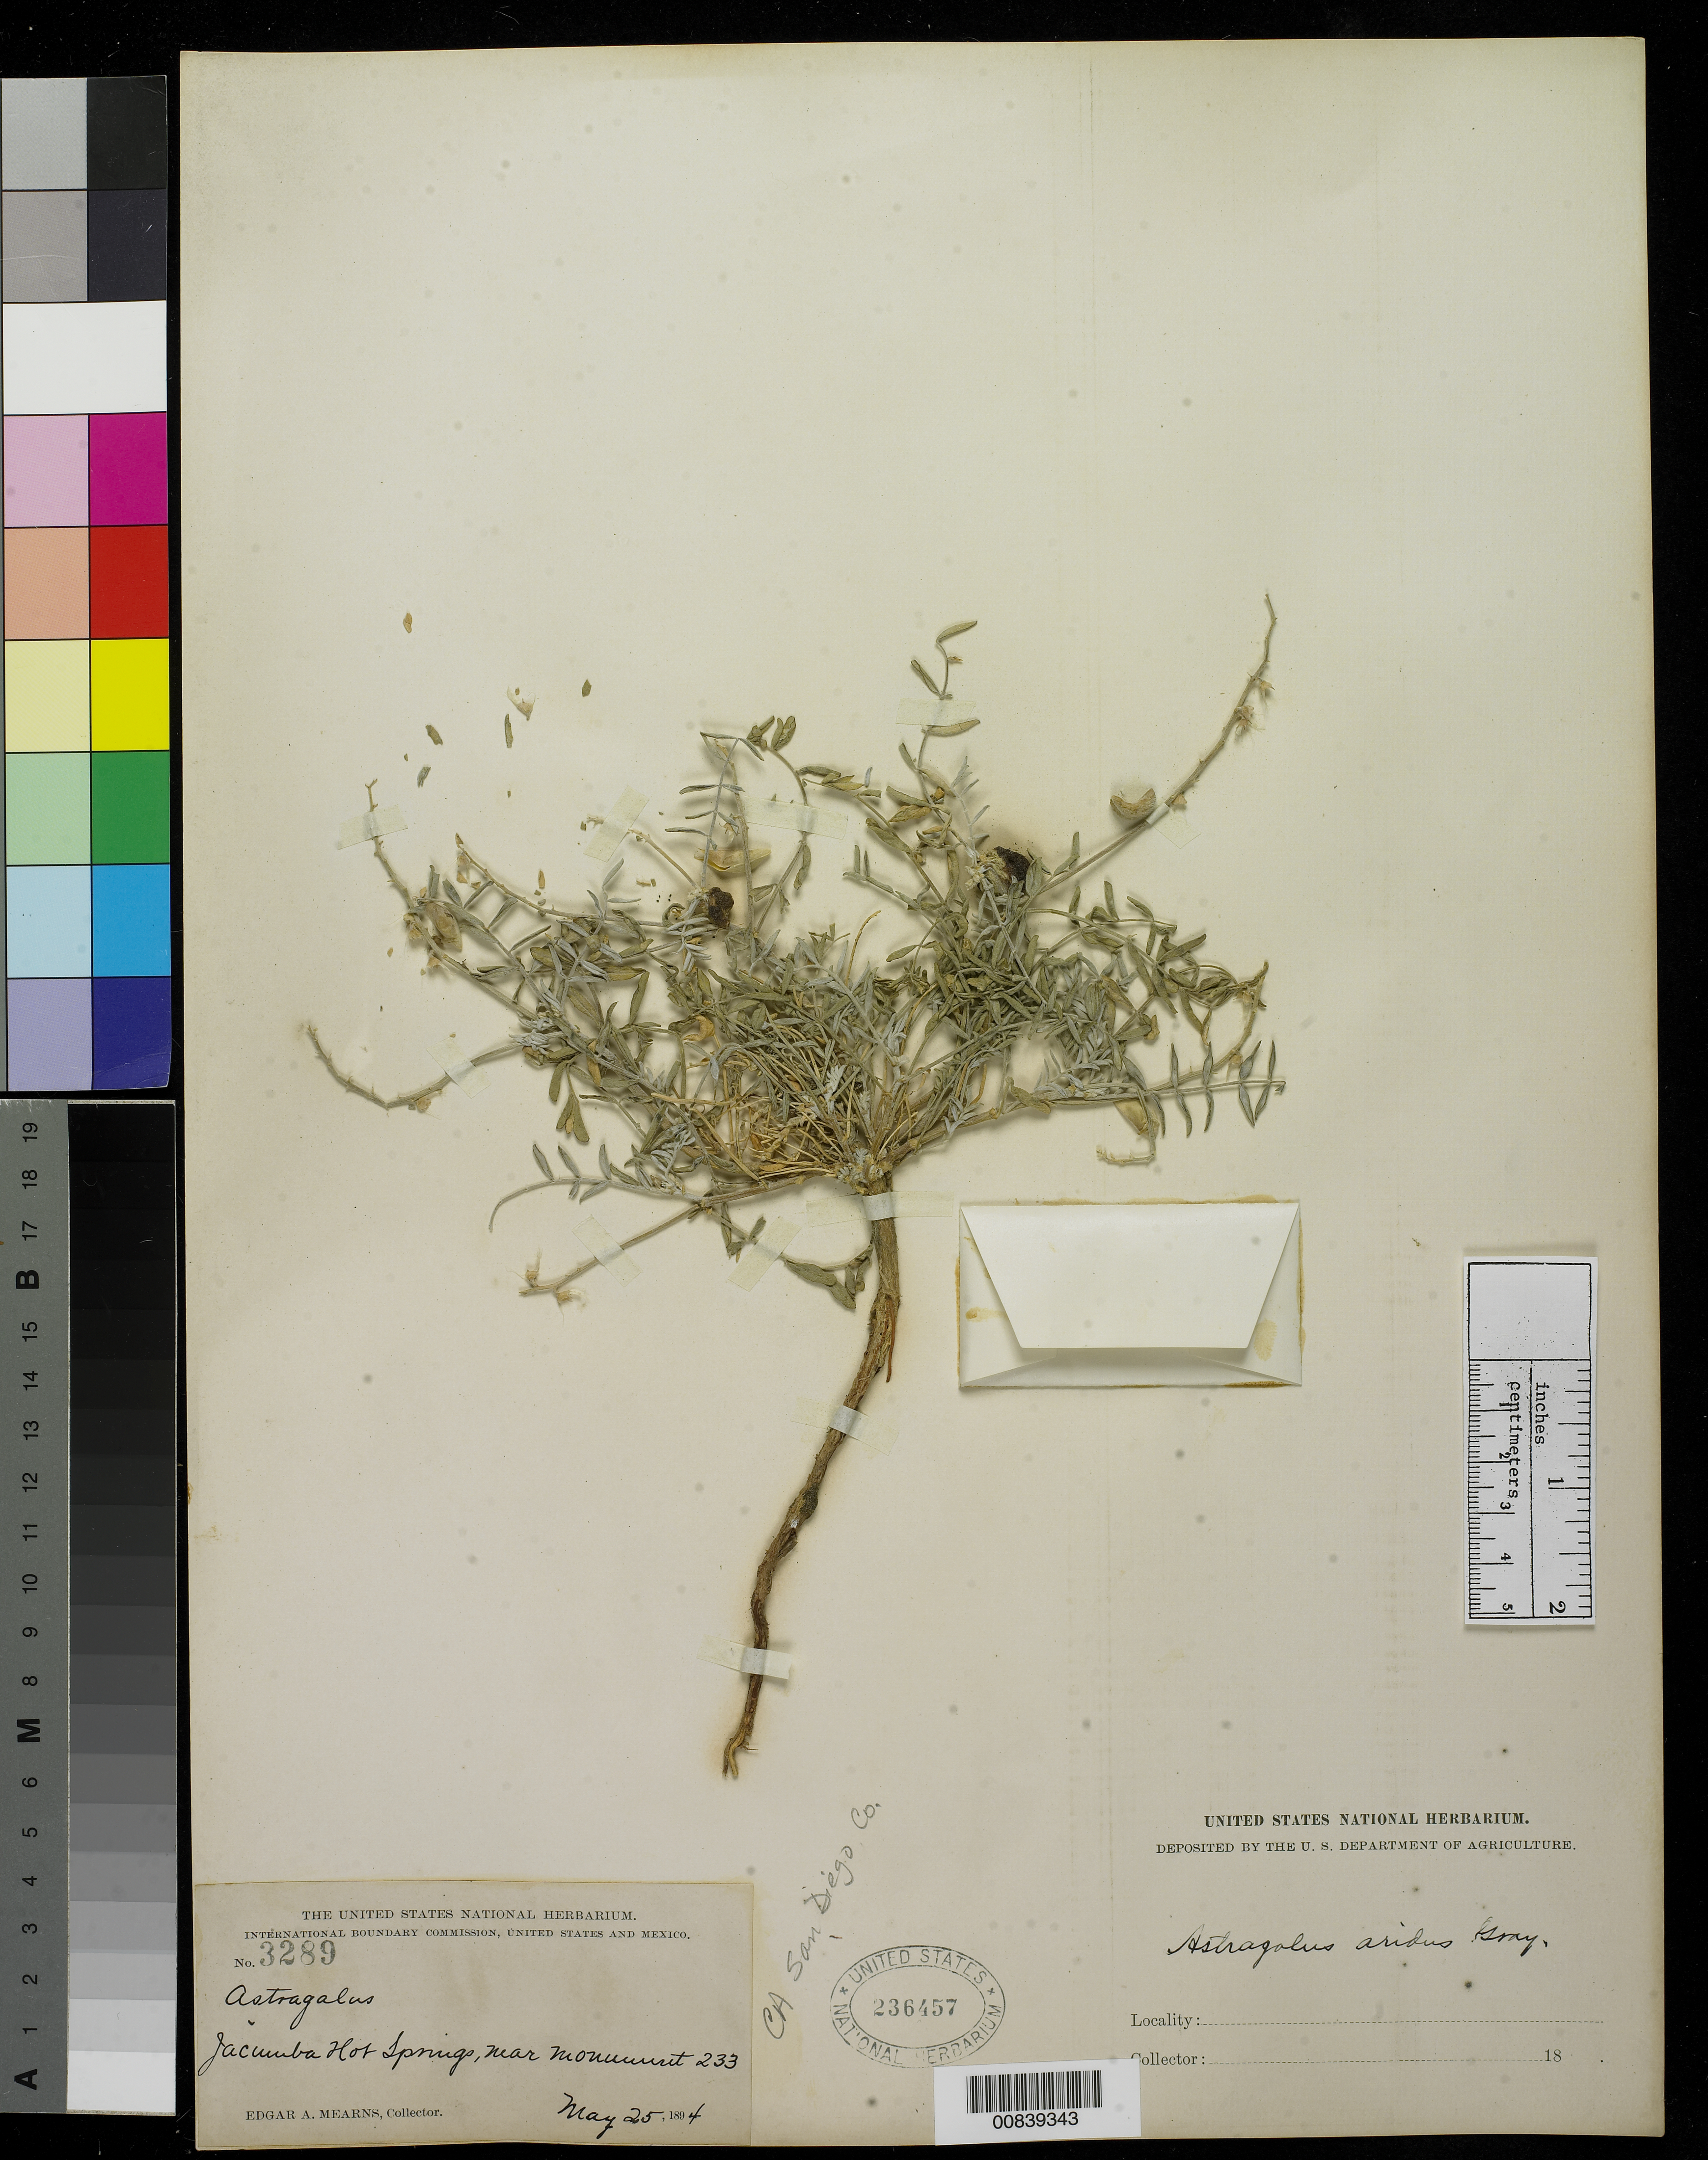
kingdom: Plantae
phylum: Tracheophyta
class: Magnoliopsida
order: Fabales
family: Fabaceae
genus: Astragalus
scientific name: Astragalus aridus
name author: A. Gray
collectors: E. A. Mearns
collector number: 3289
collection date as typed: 25 May 1894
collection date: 1894-05-25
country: United States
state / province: California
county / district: San Diego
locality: Jacumba Hot Springs, near monument 233.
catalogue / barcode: US 236457